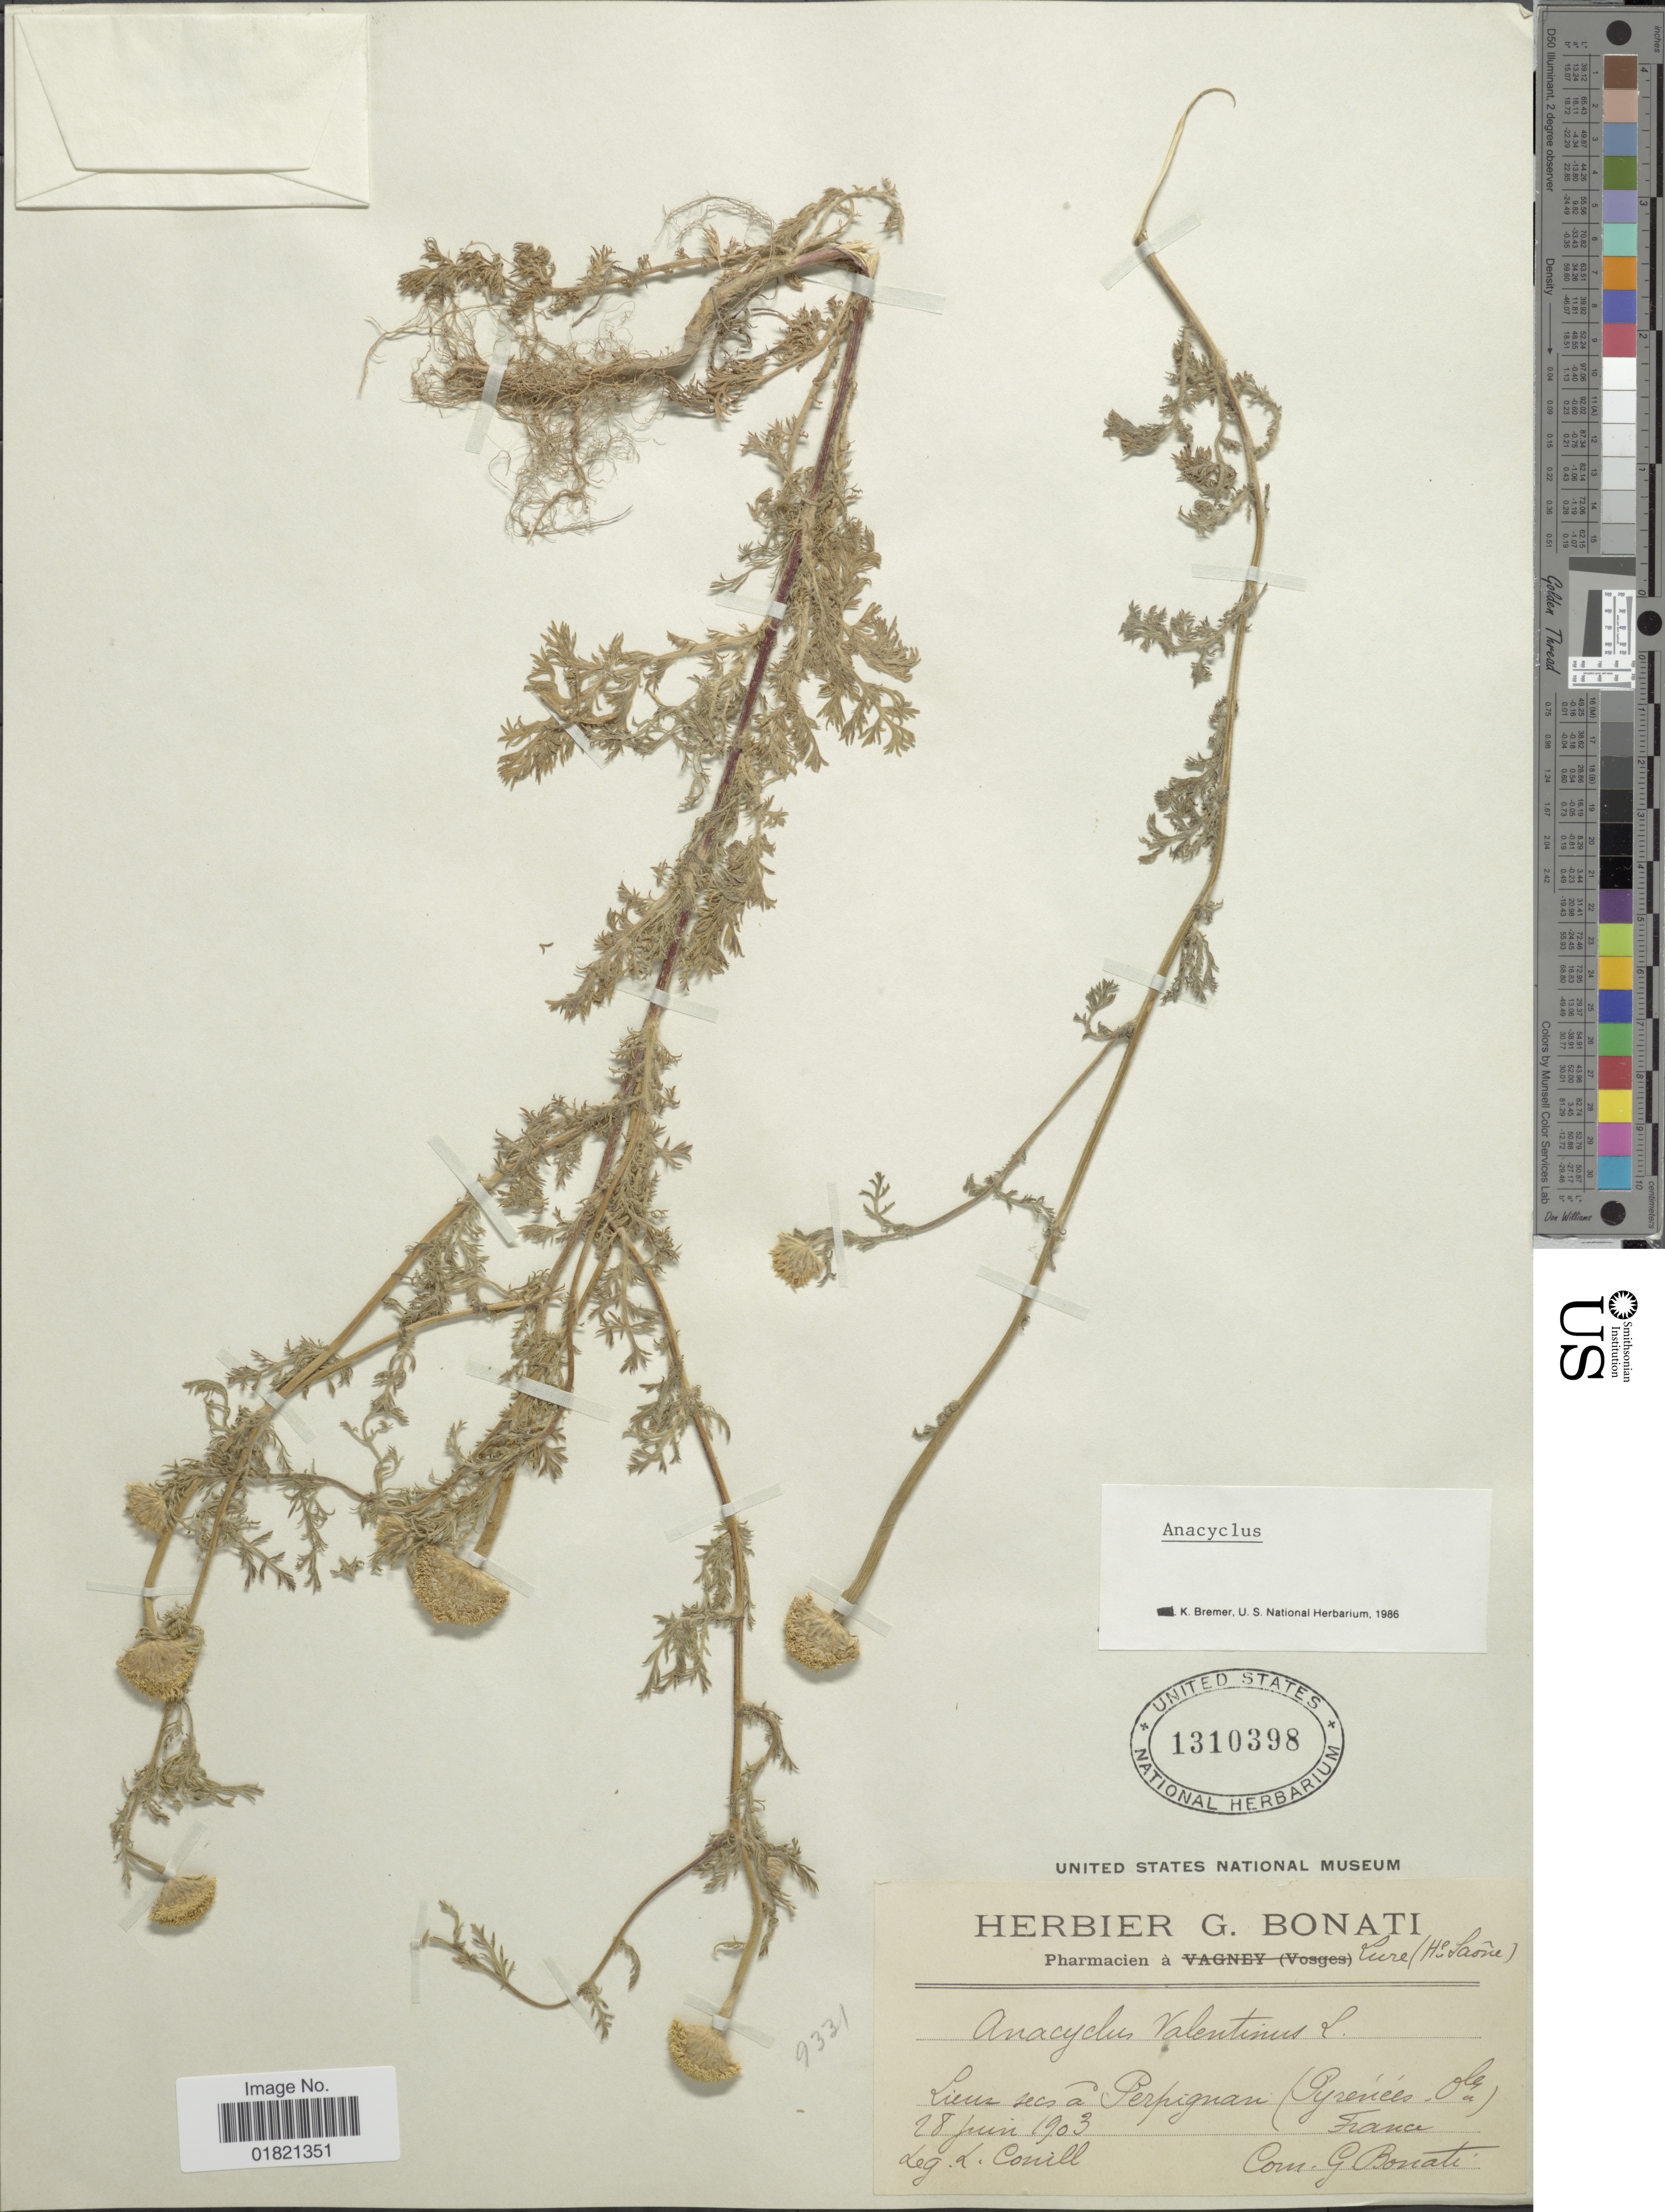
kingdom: Plantae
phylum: Tracheophyta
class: Magnoliopsida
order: Asterales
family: Asteraceae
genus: Anacyclus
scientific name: Anacyclus valentinus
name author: L.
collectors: Conill, L.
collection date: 1903-06-28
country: France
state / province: Occitanie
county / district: Pyrénées-Orientales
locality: Lieus secs a Perpignan (Pyrenees Oles)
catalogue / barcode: US 1310398